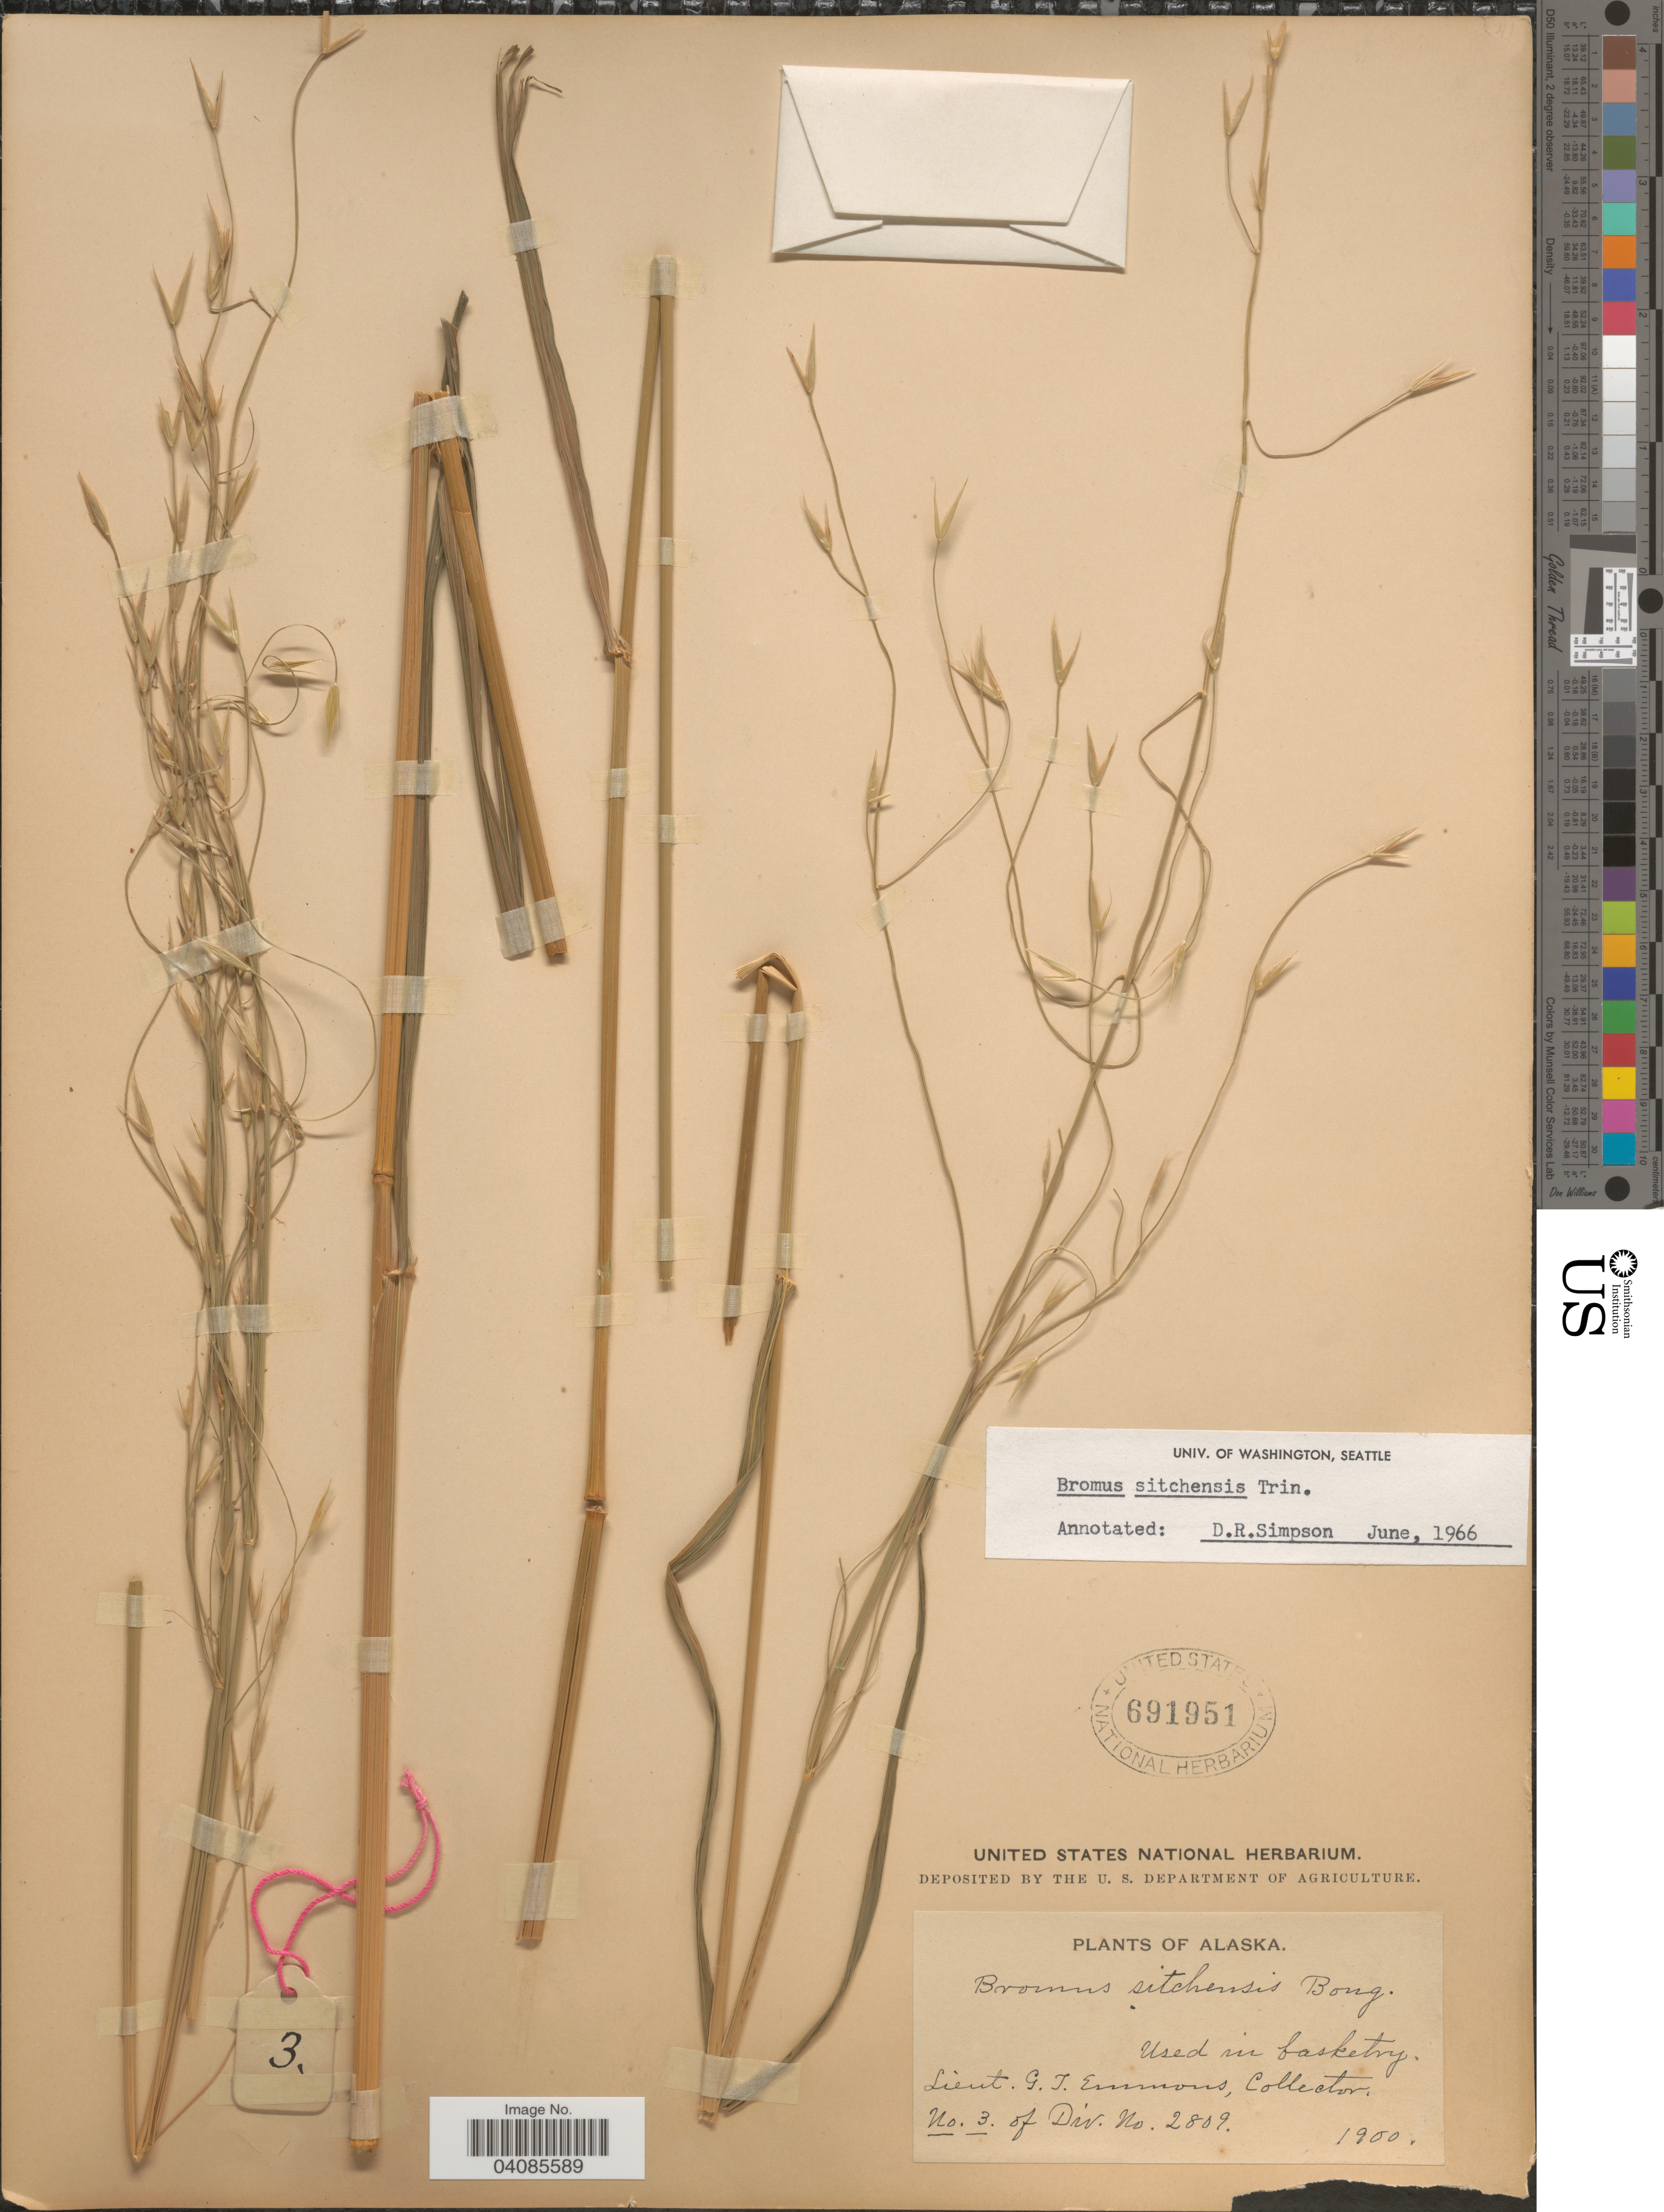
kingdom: Plantae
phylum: Tracheophyta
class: Liliopsida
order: Poales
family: Poaceae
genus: Bromus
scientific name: Bromus sitchensis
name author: Trin. in Bong.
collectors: G. Emmons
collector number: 3/2809?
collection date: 1900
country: Canada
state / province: British Columbia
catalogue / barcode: US 691951